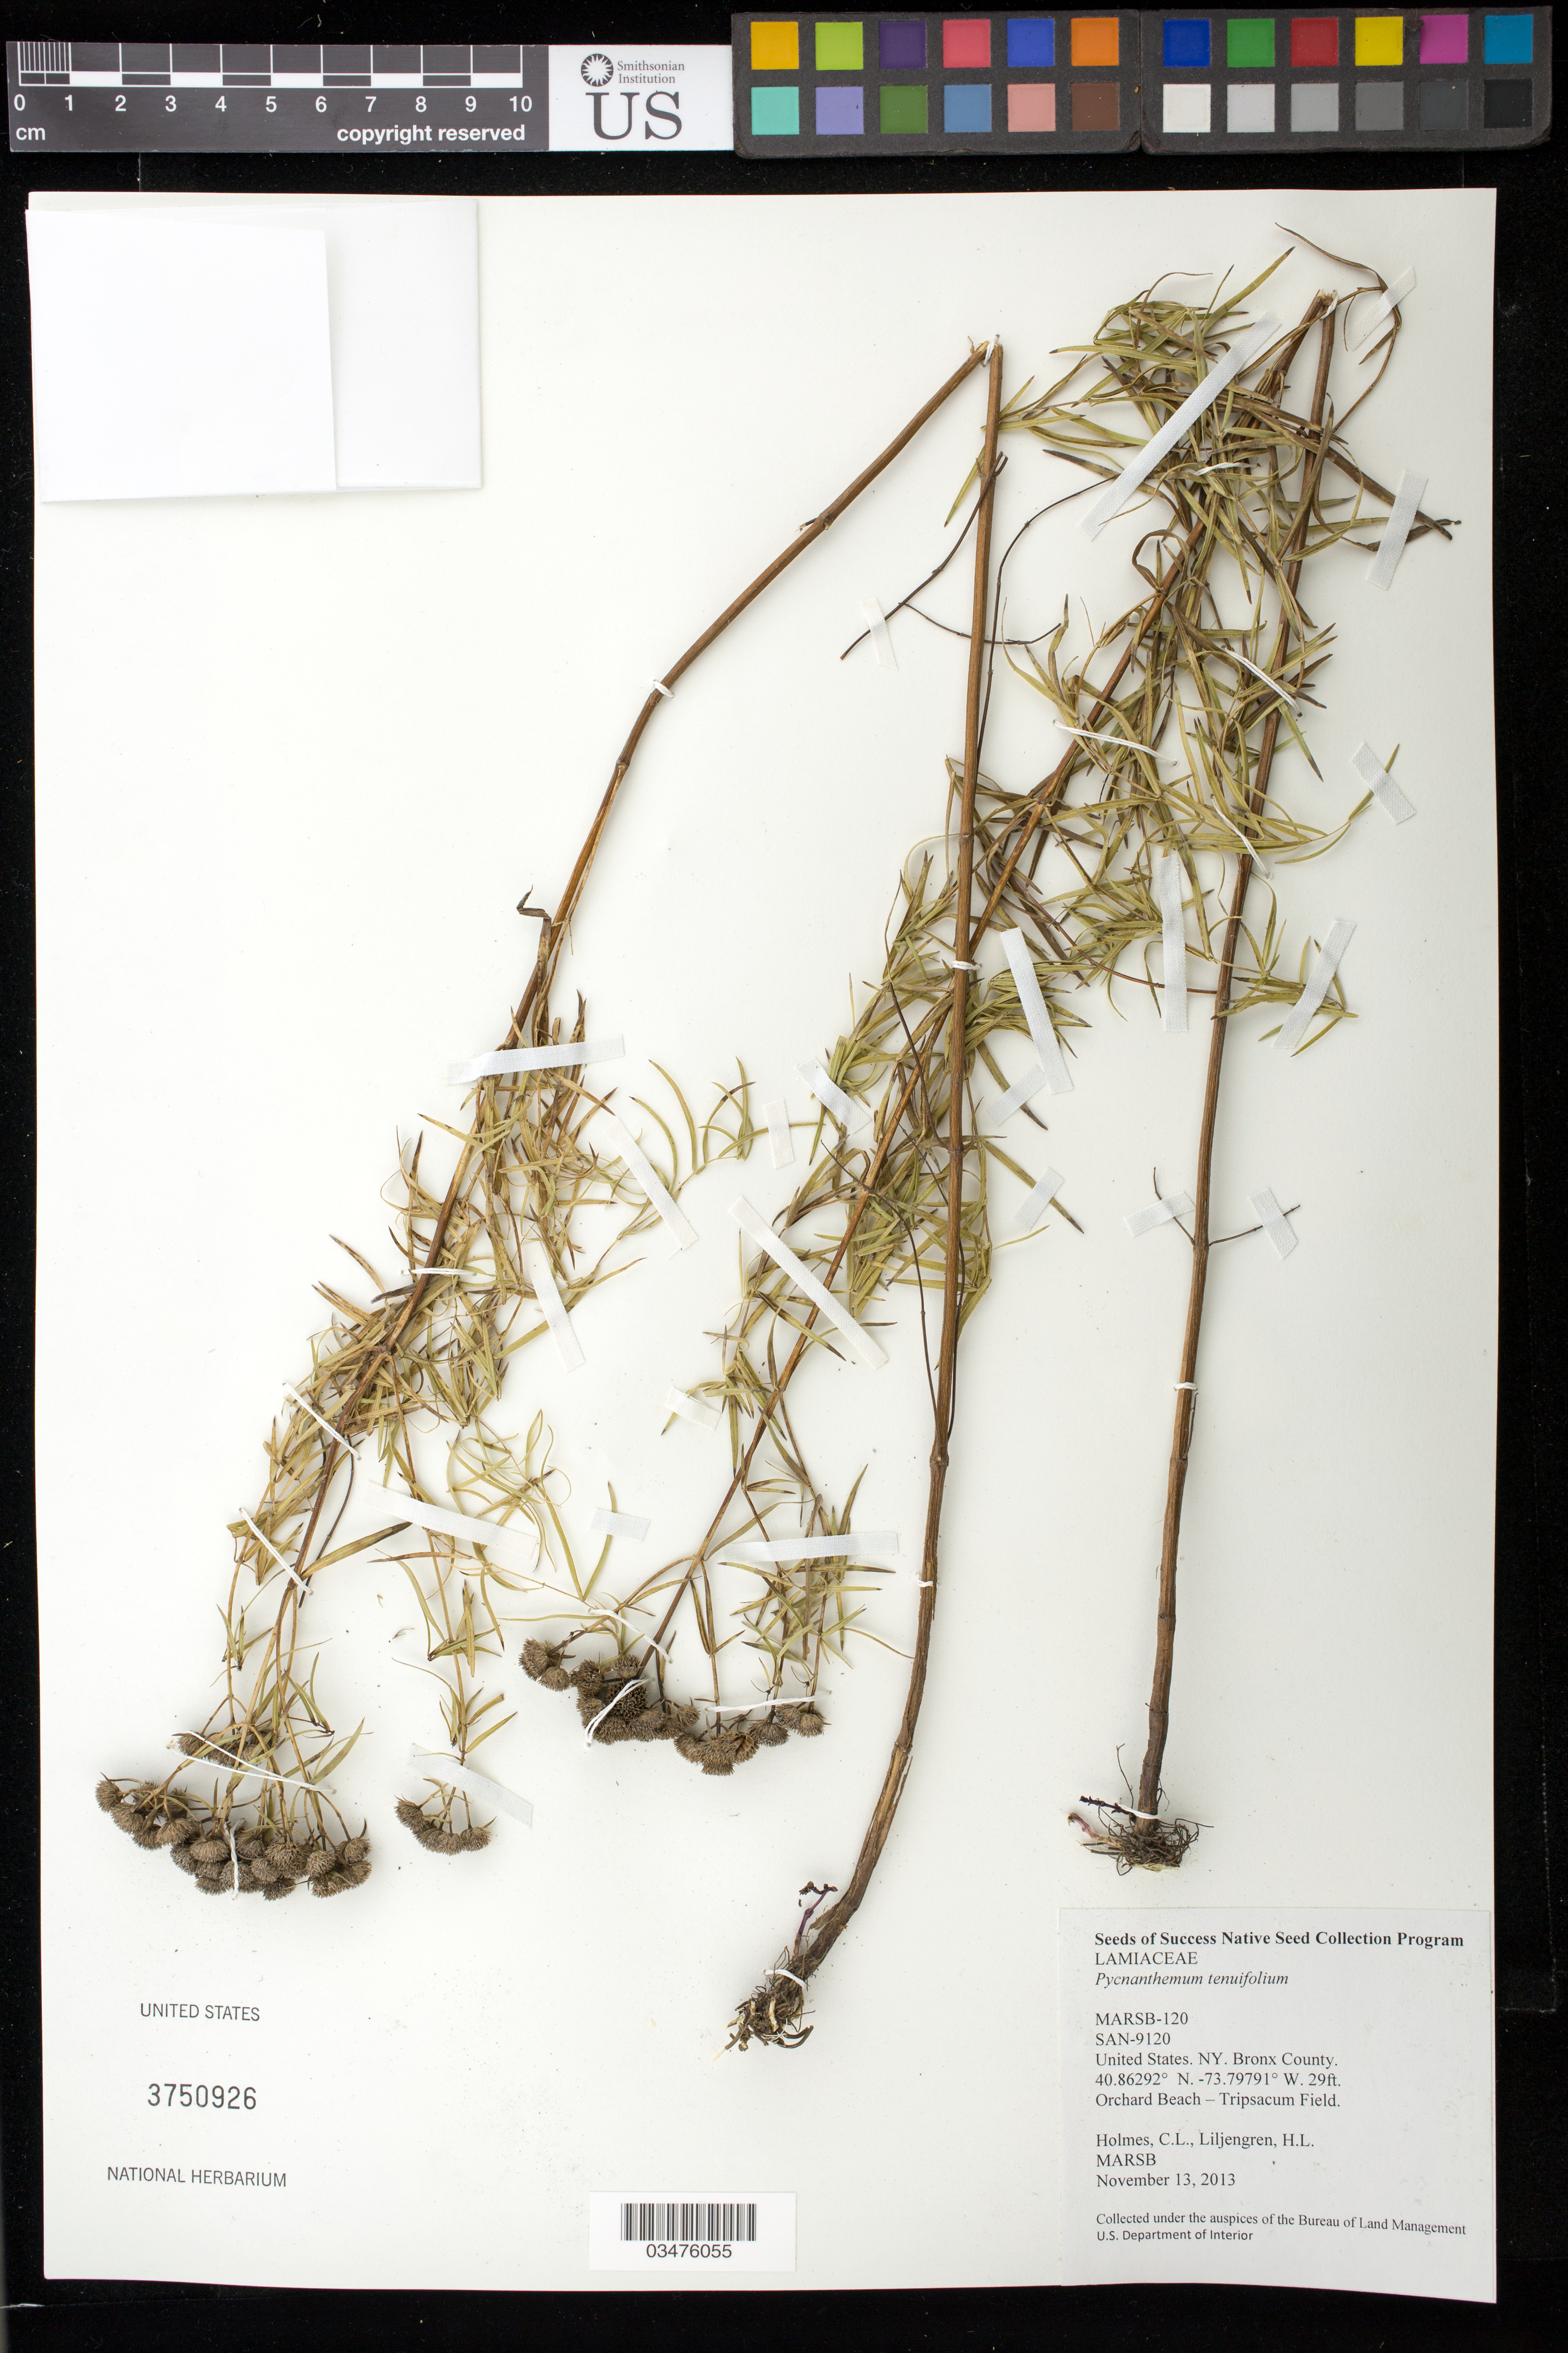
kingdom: Plantae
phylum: Tracheophyta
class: Magnoliopsida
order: Lamiales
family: Lamiaceae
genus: Pycnanthemum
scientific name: Pycnanthemum tenuifolium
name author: Schrad.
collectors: C. Holmes & H. Liljengren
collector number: MARSB-120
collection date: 2013-11-13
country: United States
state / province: New York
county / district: Bronx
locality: Orchard Beach-Tripsacum Field.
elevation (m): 9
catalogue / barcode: US 3750926